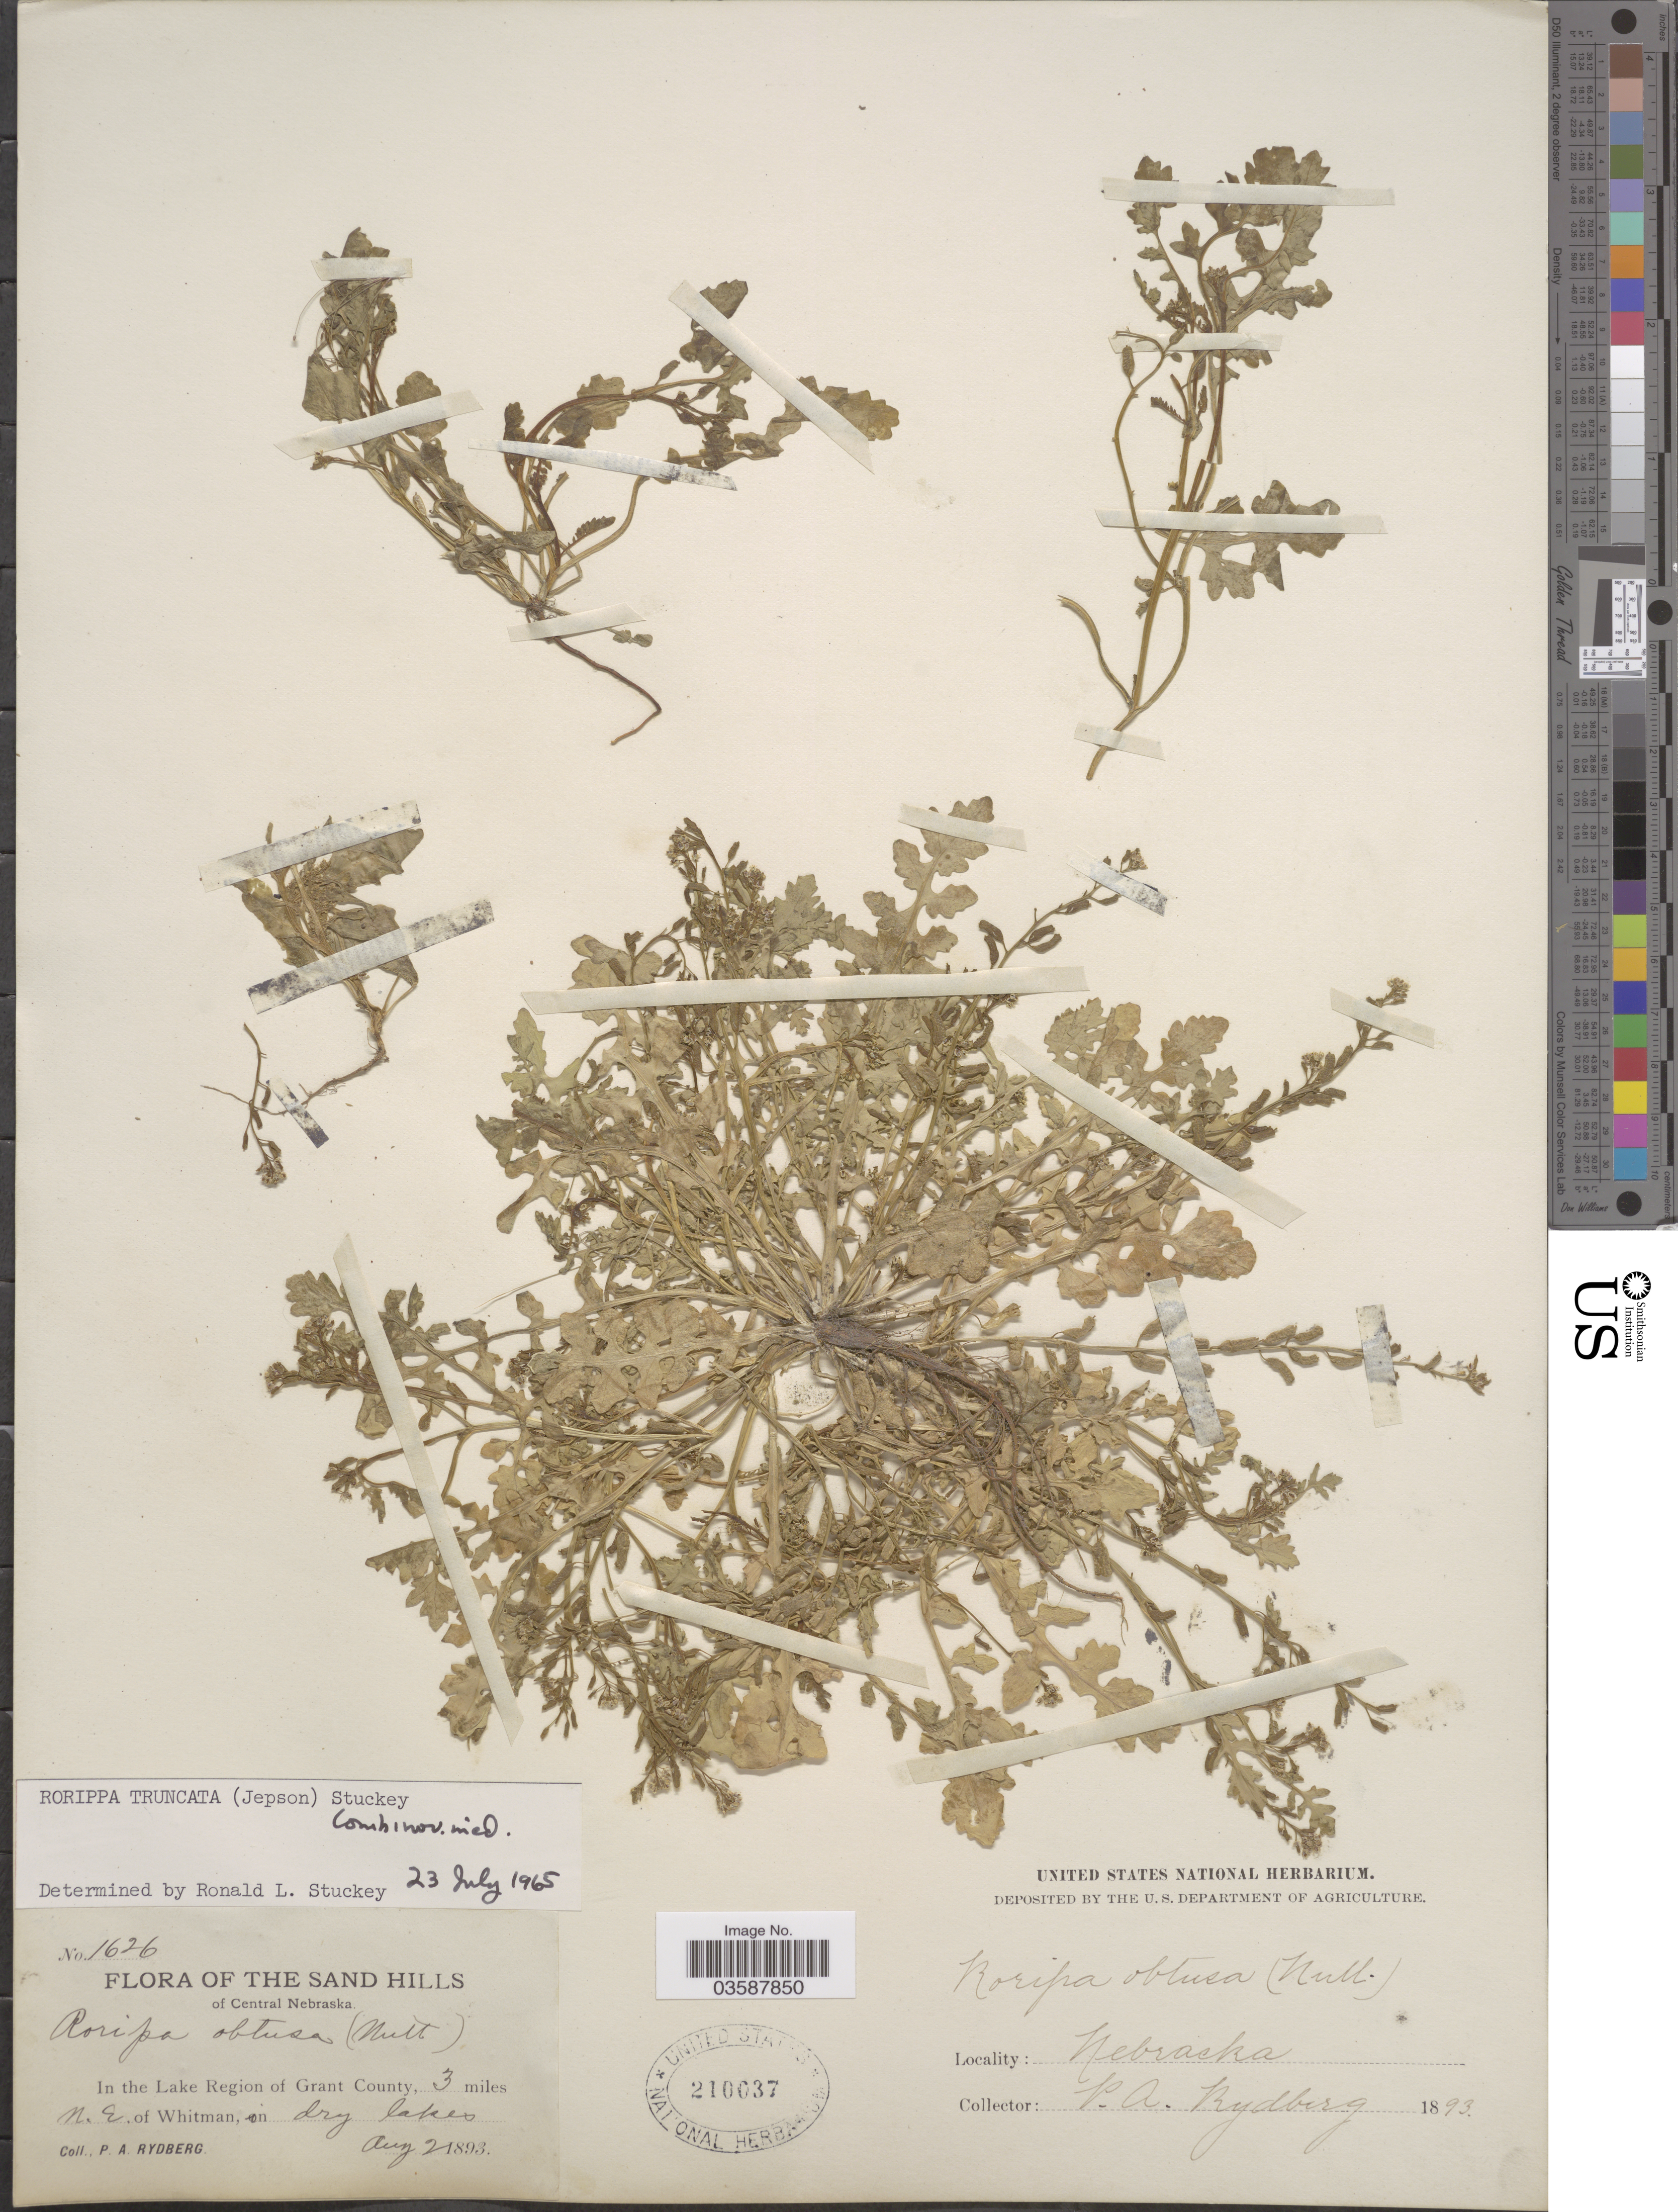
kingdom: Plantae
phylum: Tracheophyta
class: Magnoliopsida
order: Brassicales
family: Brassicaceae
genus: Rorippa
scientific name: Rorippa truncata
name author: (Jeps.) Stuckey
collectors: P. A. Rydberg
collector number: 1626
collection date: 1893-08-02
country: United States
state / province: Nebraska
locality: The Sand Hills of Central Nebraska. In The Lake Region of Grant County, 3 miles N.E. of Whitman.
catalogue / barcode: US 210037